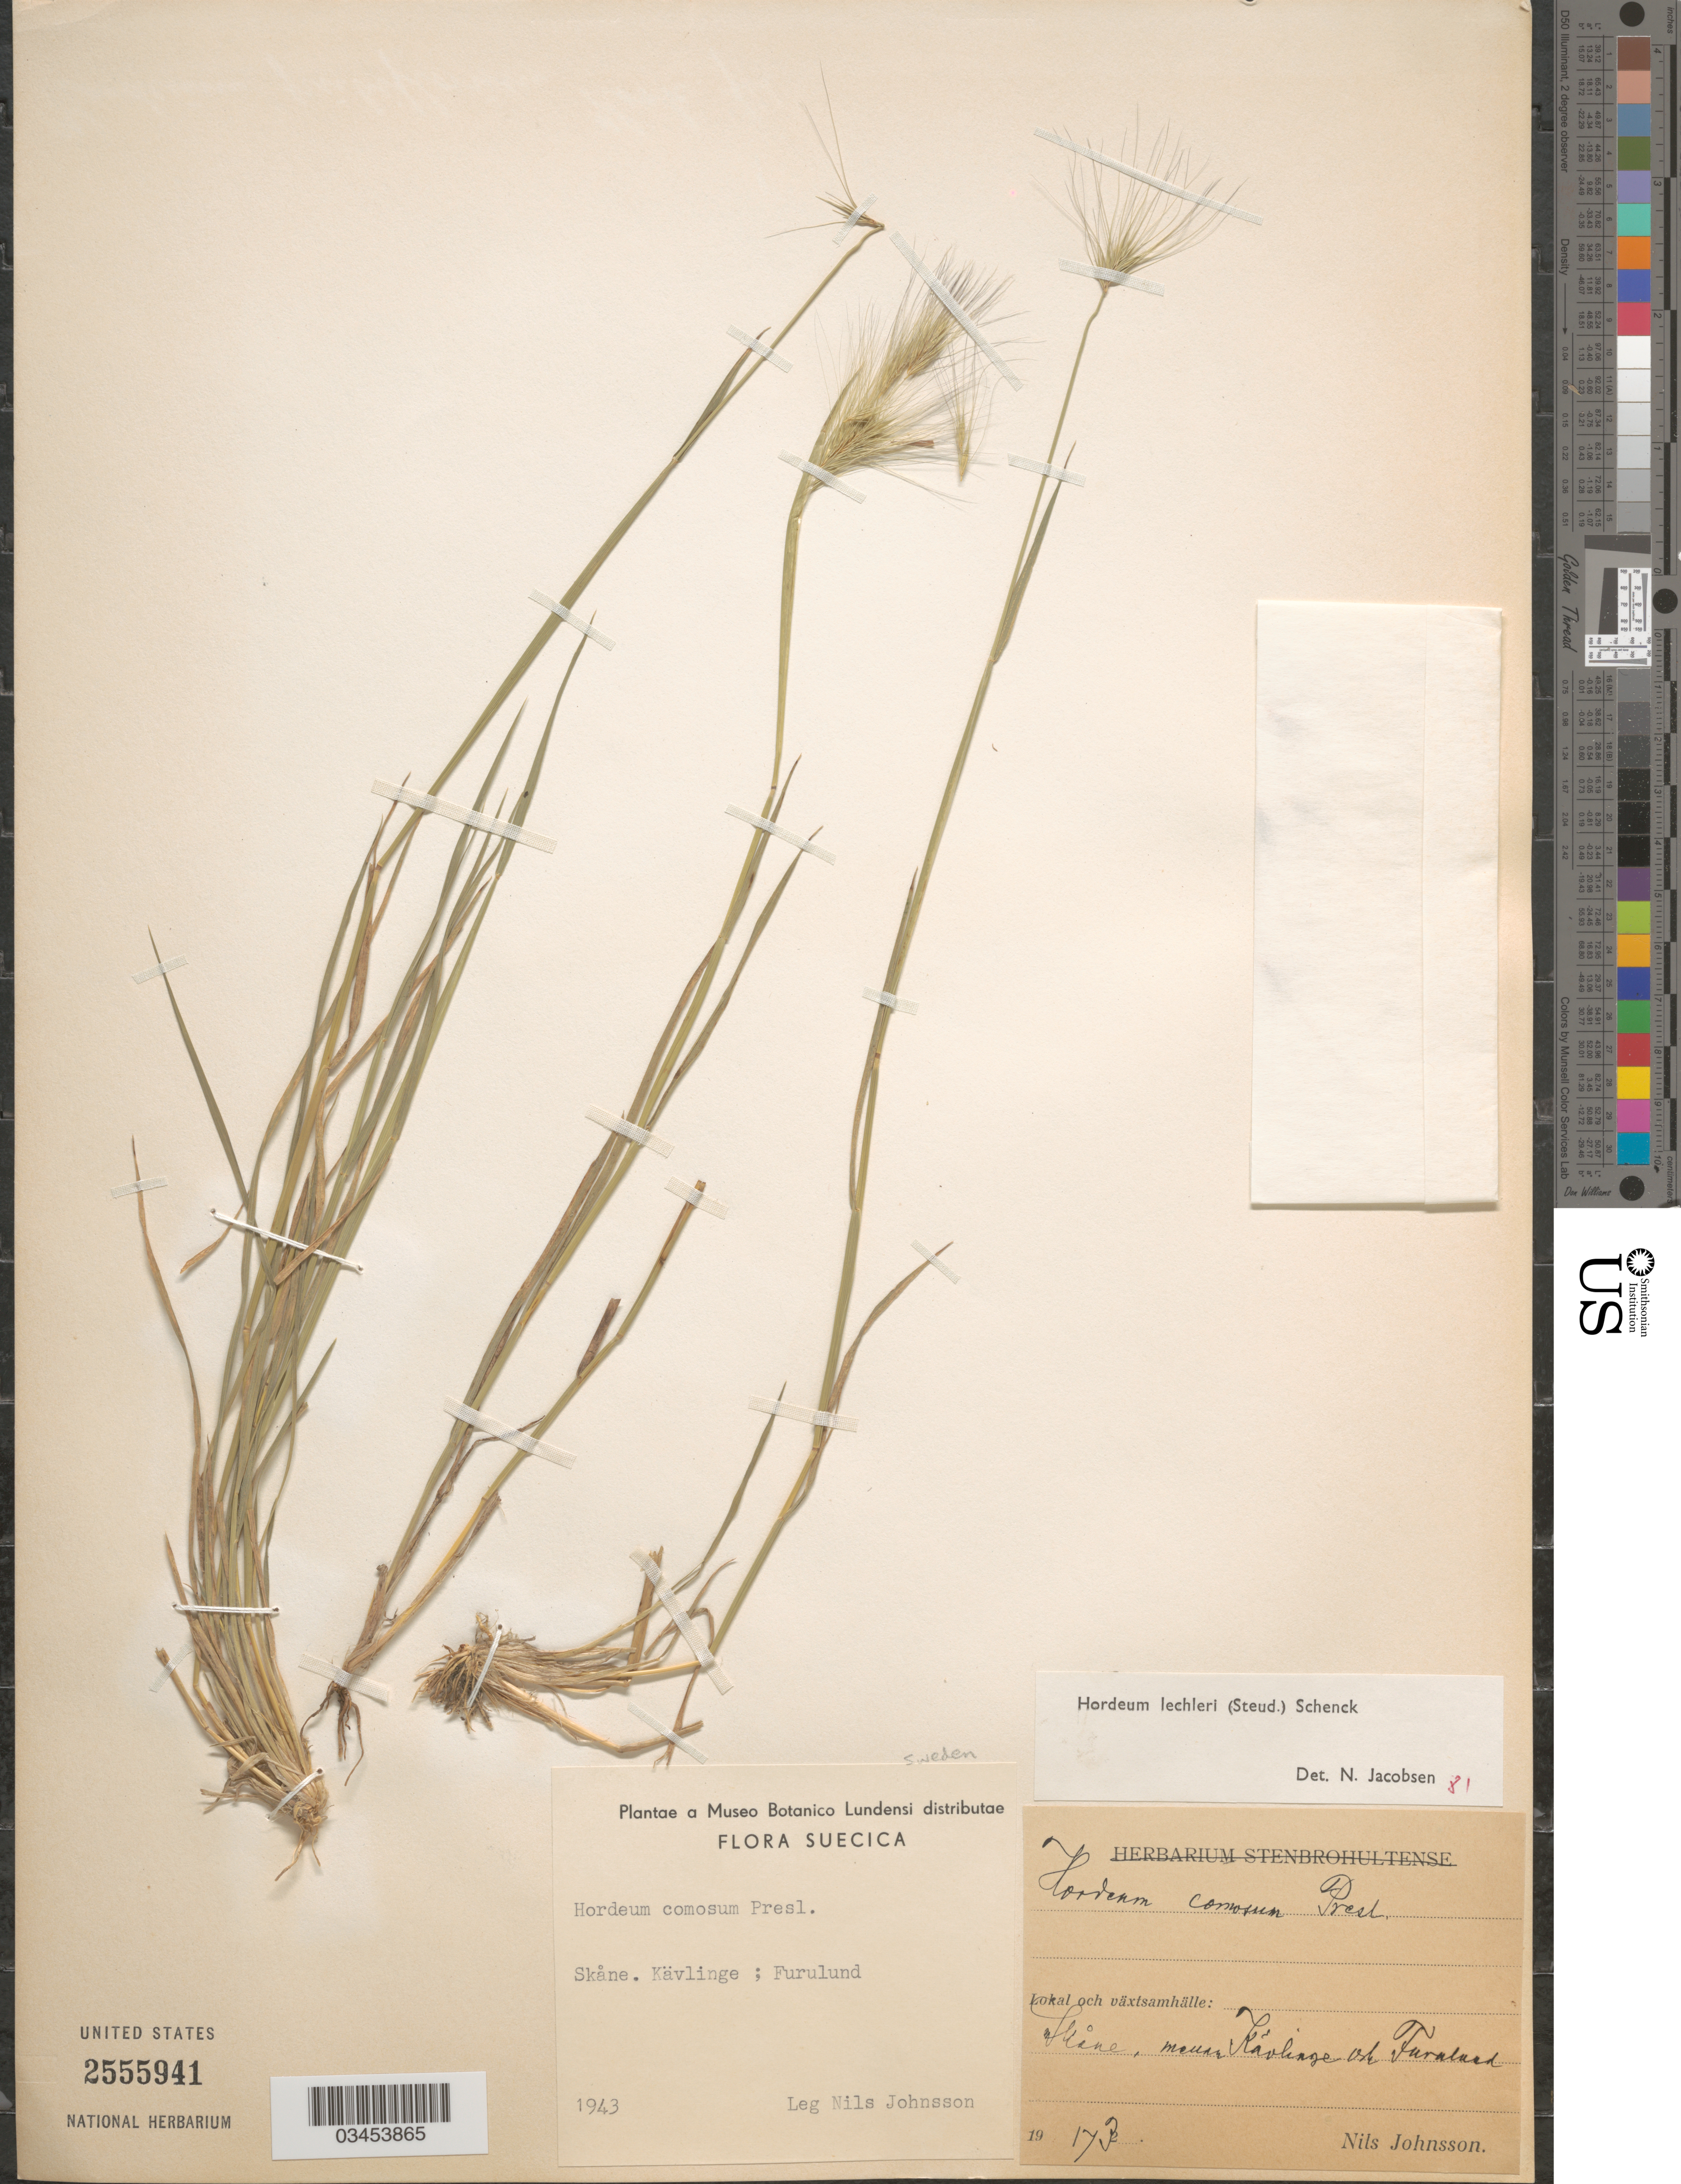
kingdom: Plantae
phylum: Tracheophyta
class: Liliopsida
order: Poales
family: Poaceae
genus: Hordeum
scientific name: Hordeum lechleri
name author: (Steud.) Schenck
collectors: N. Johnsson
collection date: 1943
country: Sweden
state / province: Skåne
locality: Suecica. Kävline; Furulund.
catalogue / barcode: US 2555941